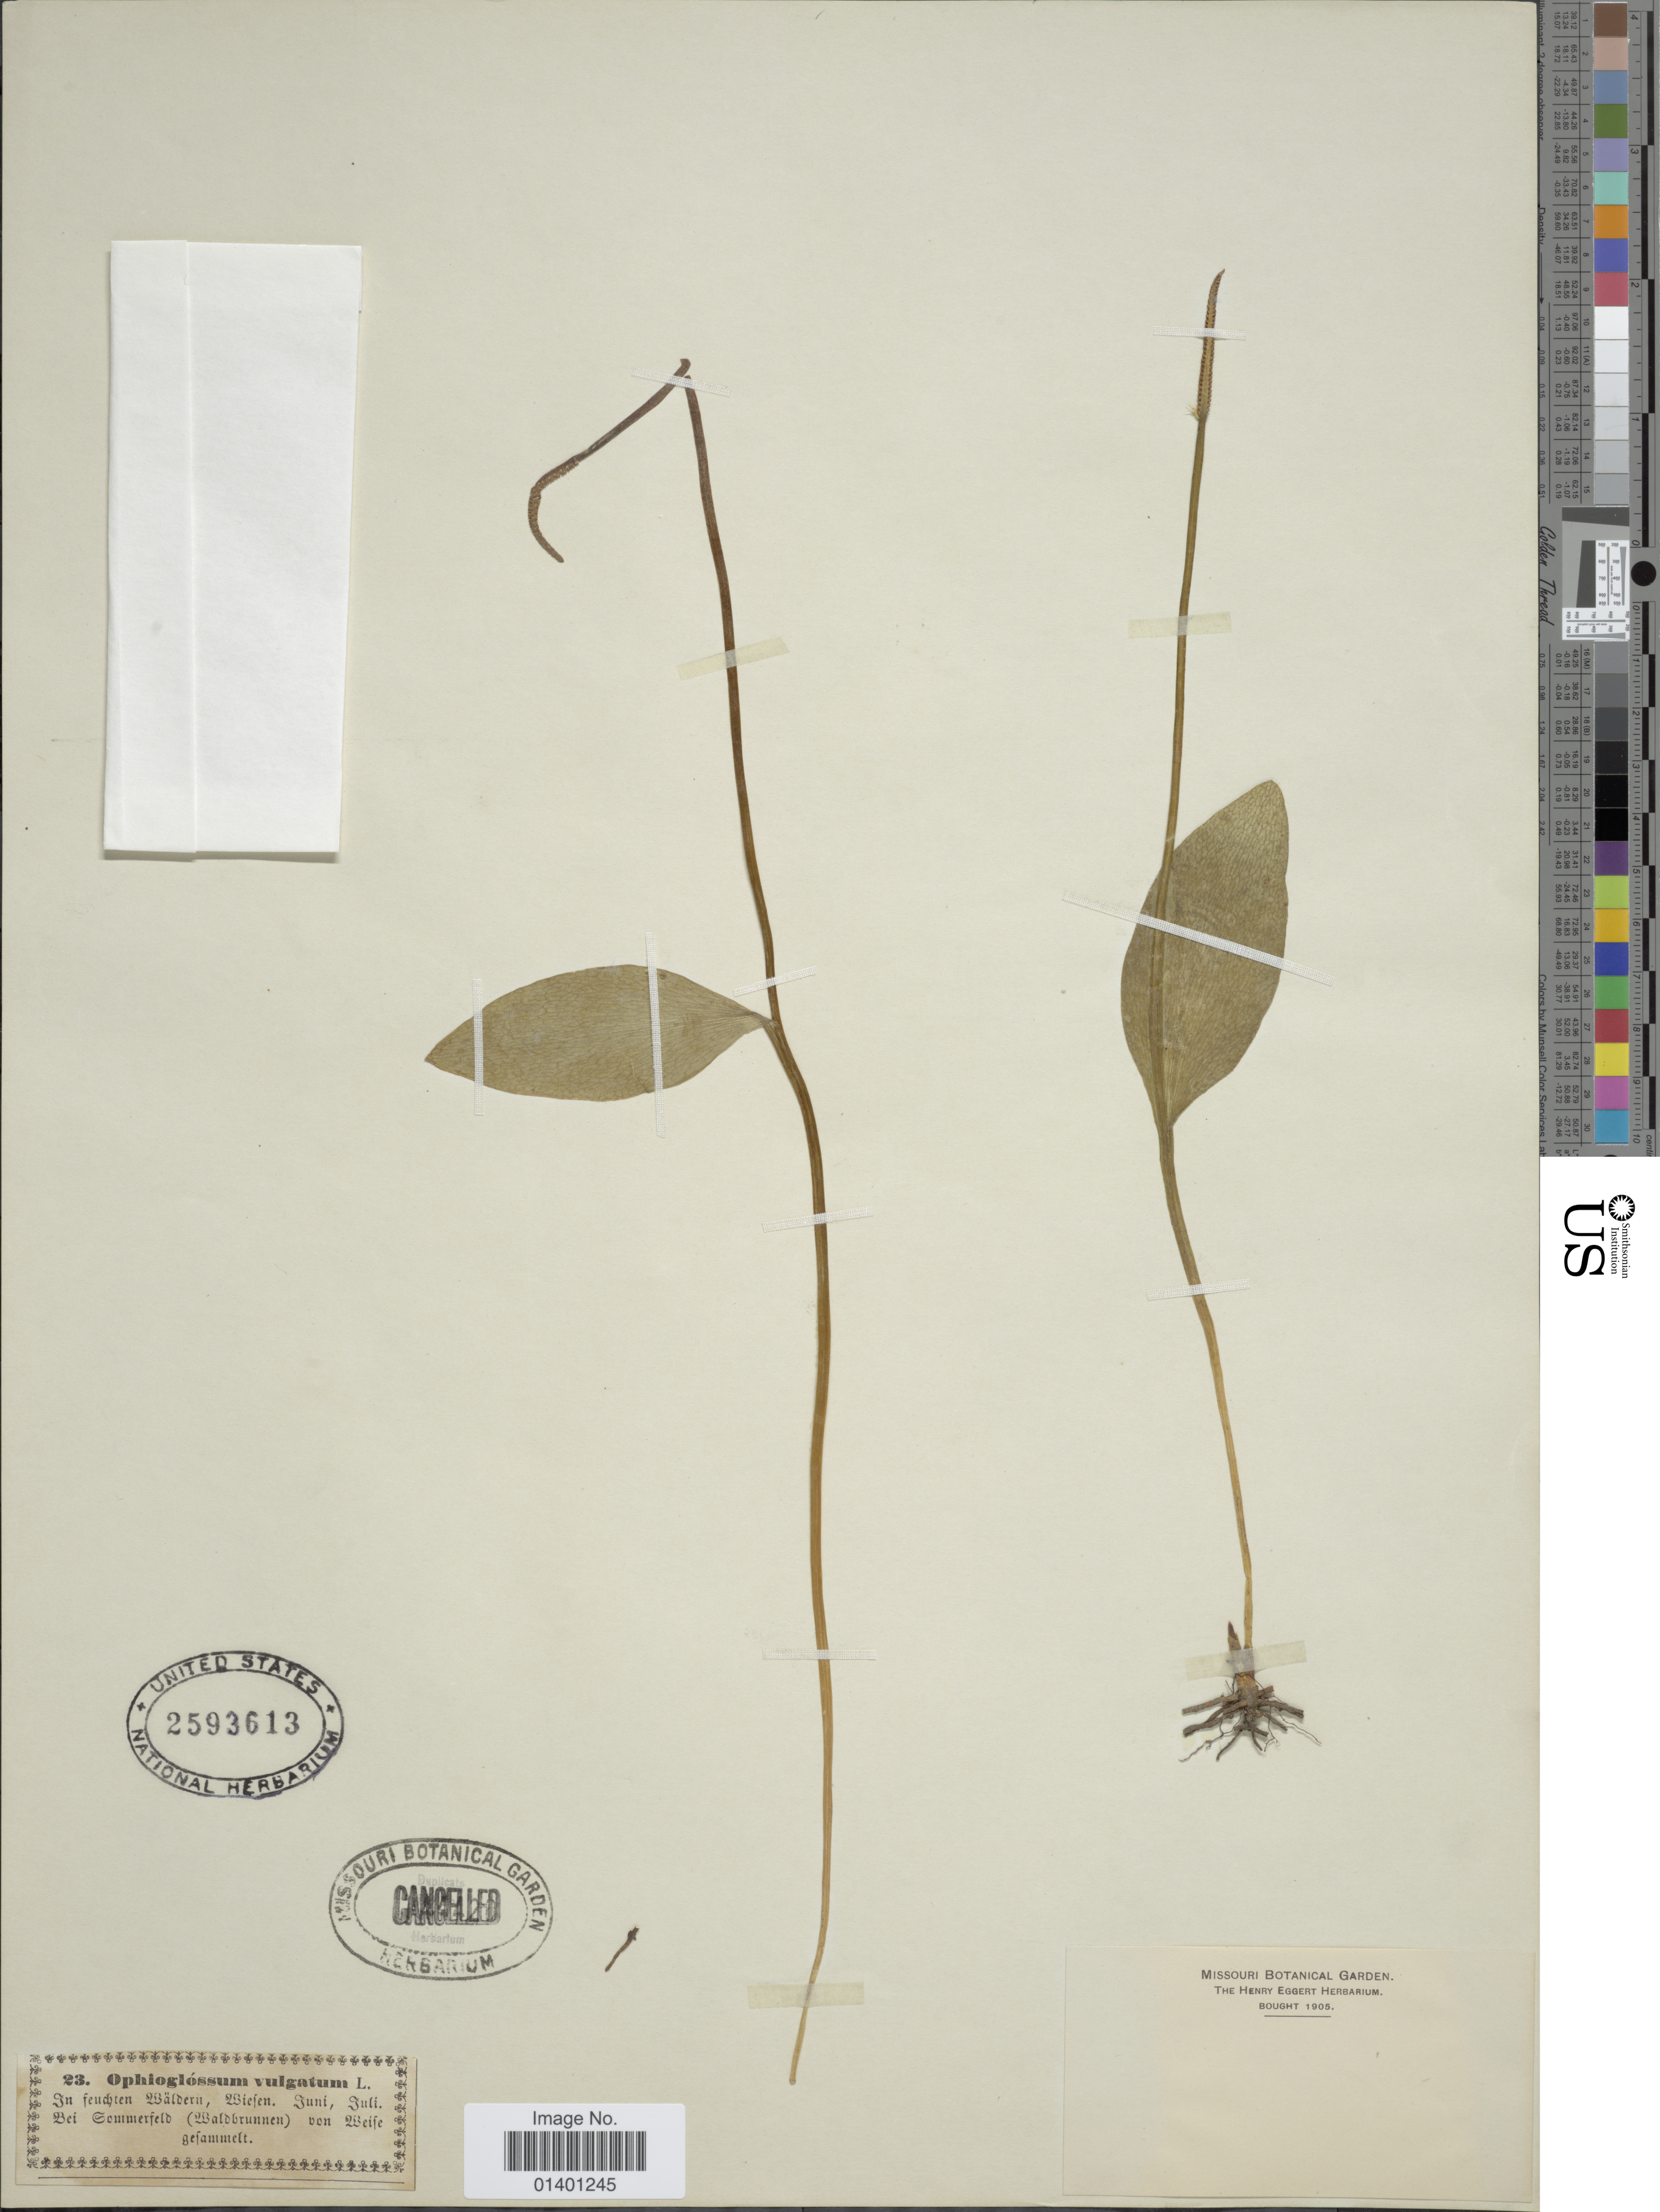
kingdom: Plantae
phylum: Tracheophyta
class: Polypodiopsida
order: Ophioglossales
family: Ophioglossaceae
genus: Ophioglossum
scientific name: Ophioglossum vulgatum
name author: L.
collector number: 23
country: Germany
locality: In feuchten Waldern, Biefen, bei Commerfeld (Waldbrunnen) von Weife [interpreted]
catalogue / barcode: US 2593613